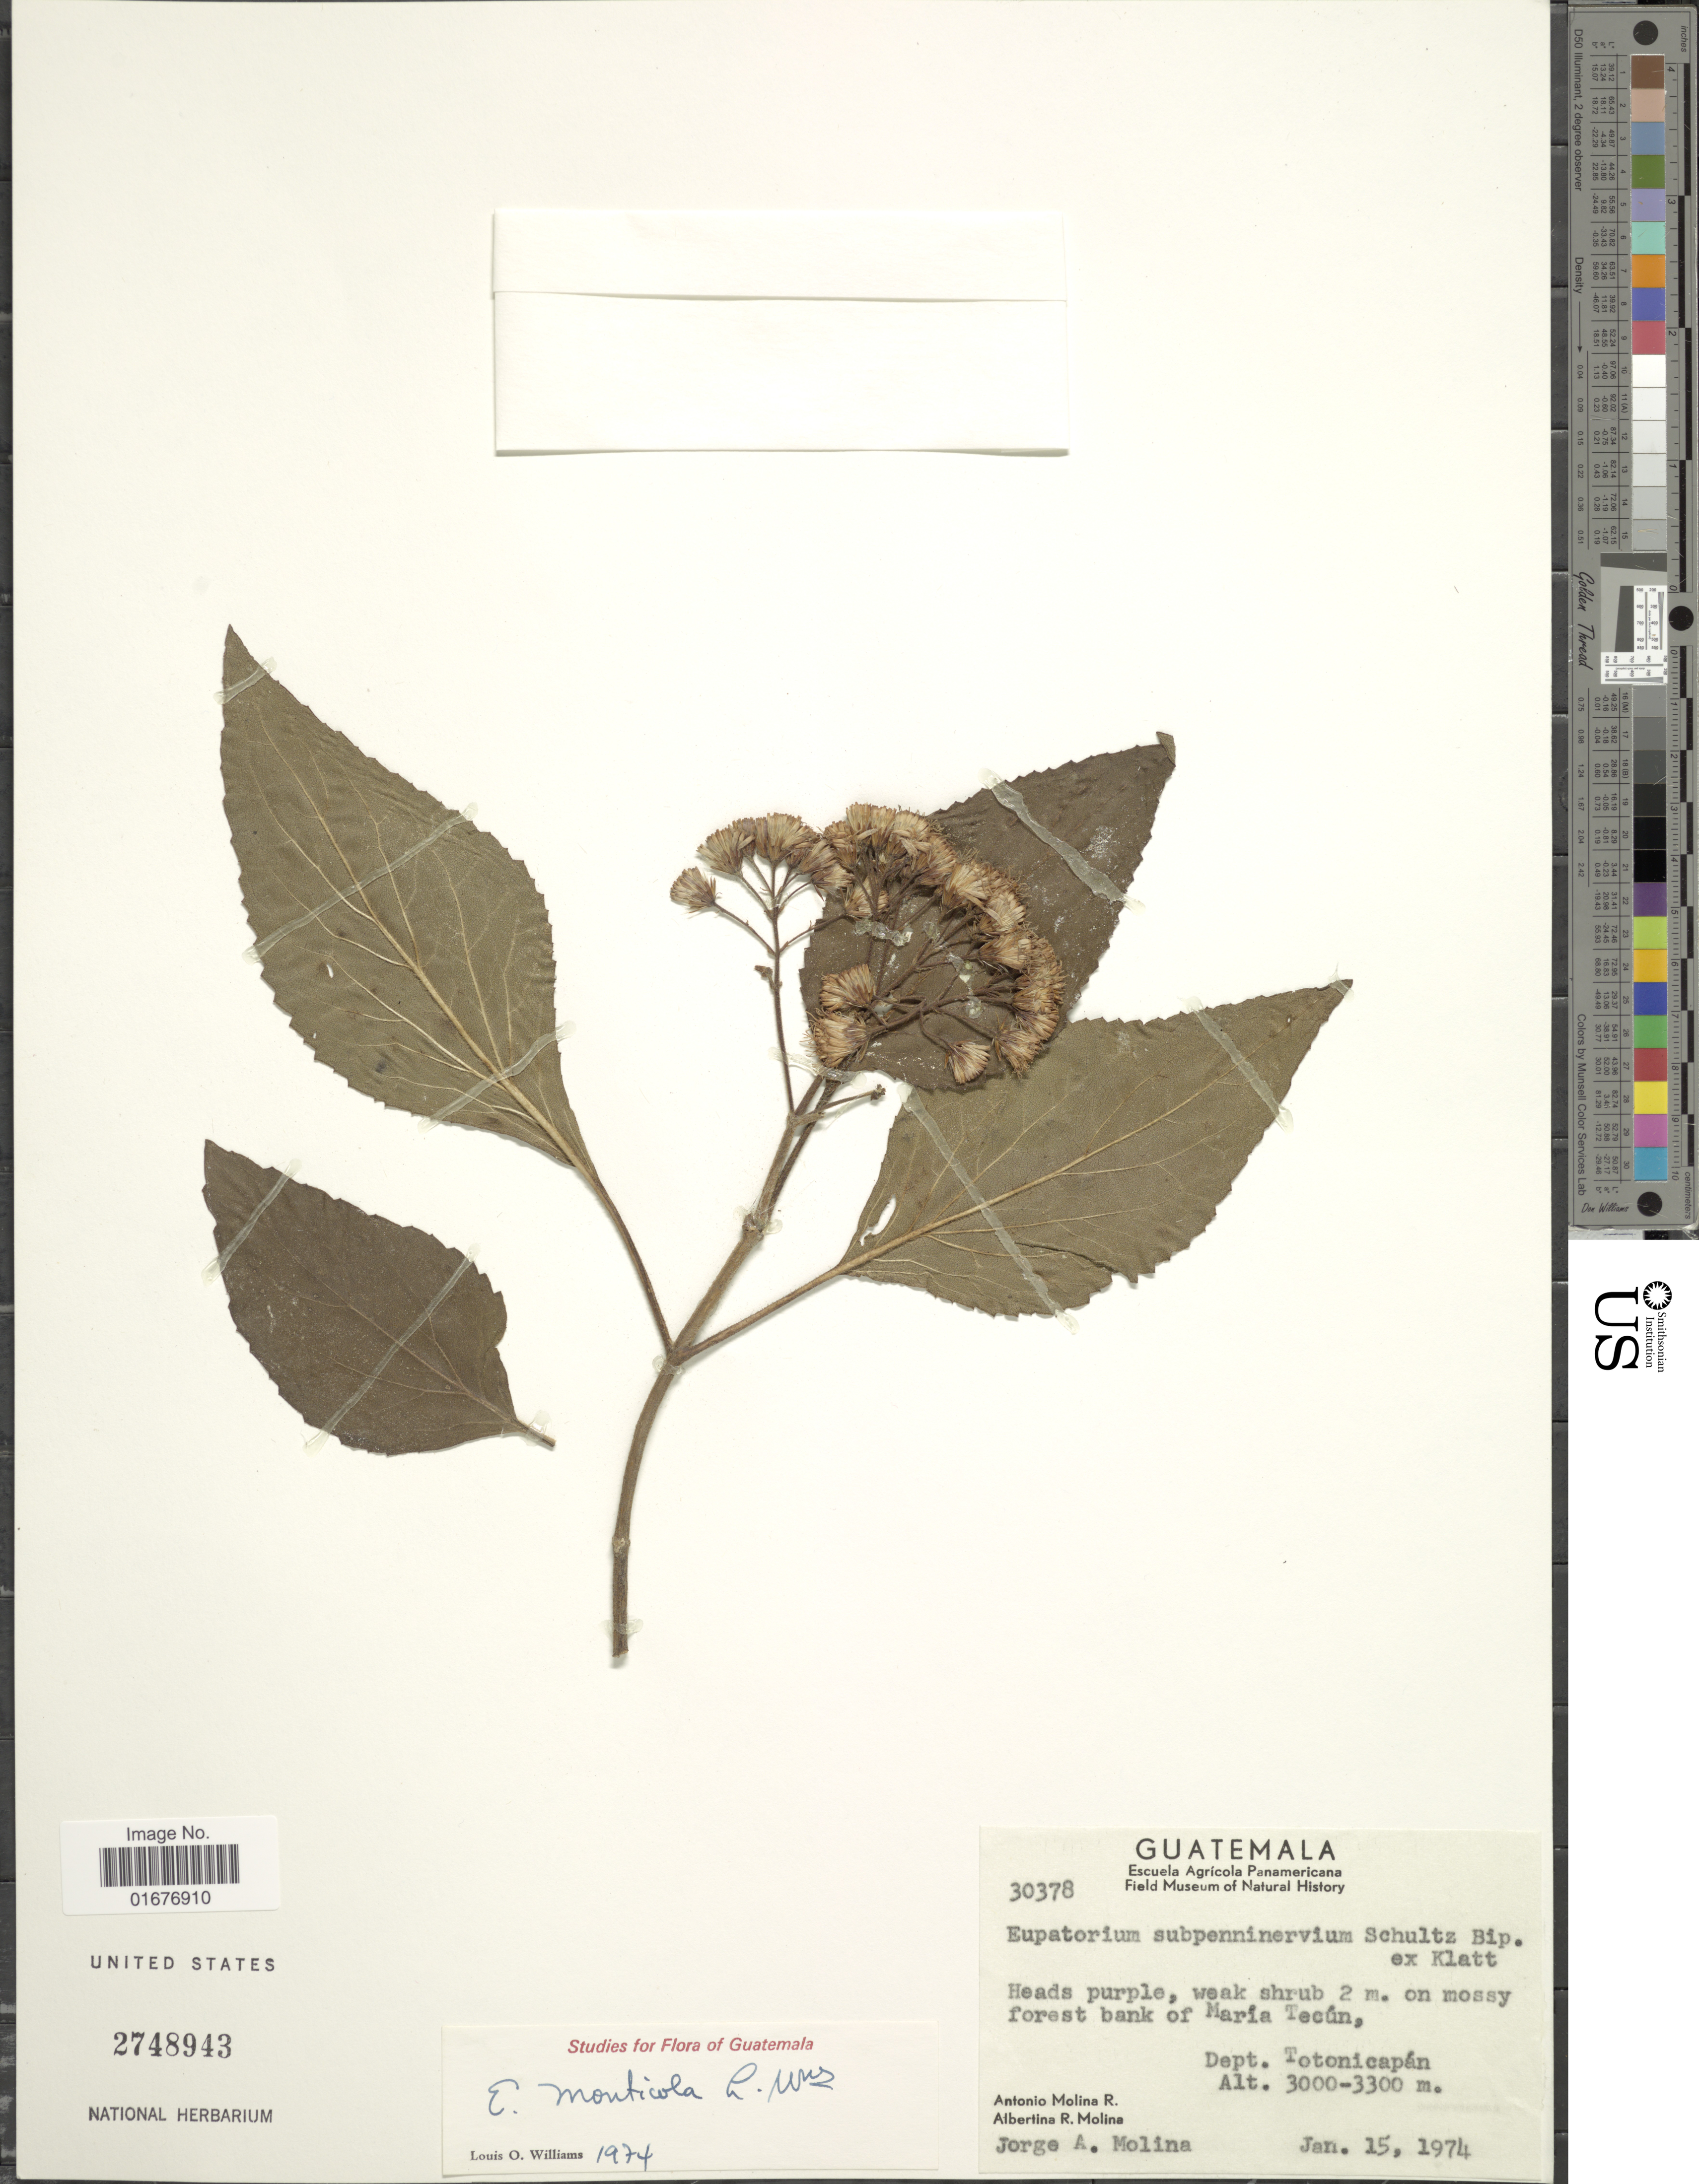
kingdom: Plantae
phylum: Tracheophyta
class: Magnoliopsida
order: Asterales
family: Asteraceae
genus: Ageratina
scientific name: Ageratina subpenninervia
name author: (Sch. Bip. ex Klatt) R.M. King & H. Rob.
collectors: A. Molina R., A. R. Molina & J. A. Molina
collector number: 30378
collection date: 1974-01-15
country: Guatemala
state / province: Totonicapan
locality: On mossy forest bank of Maria Tecun, Dept. Totonicapan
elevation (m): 3000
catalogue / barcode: US 2748943